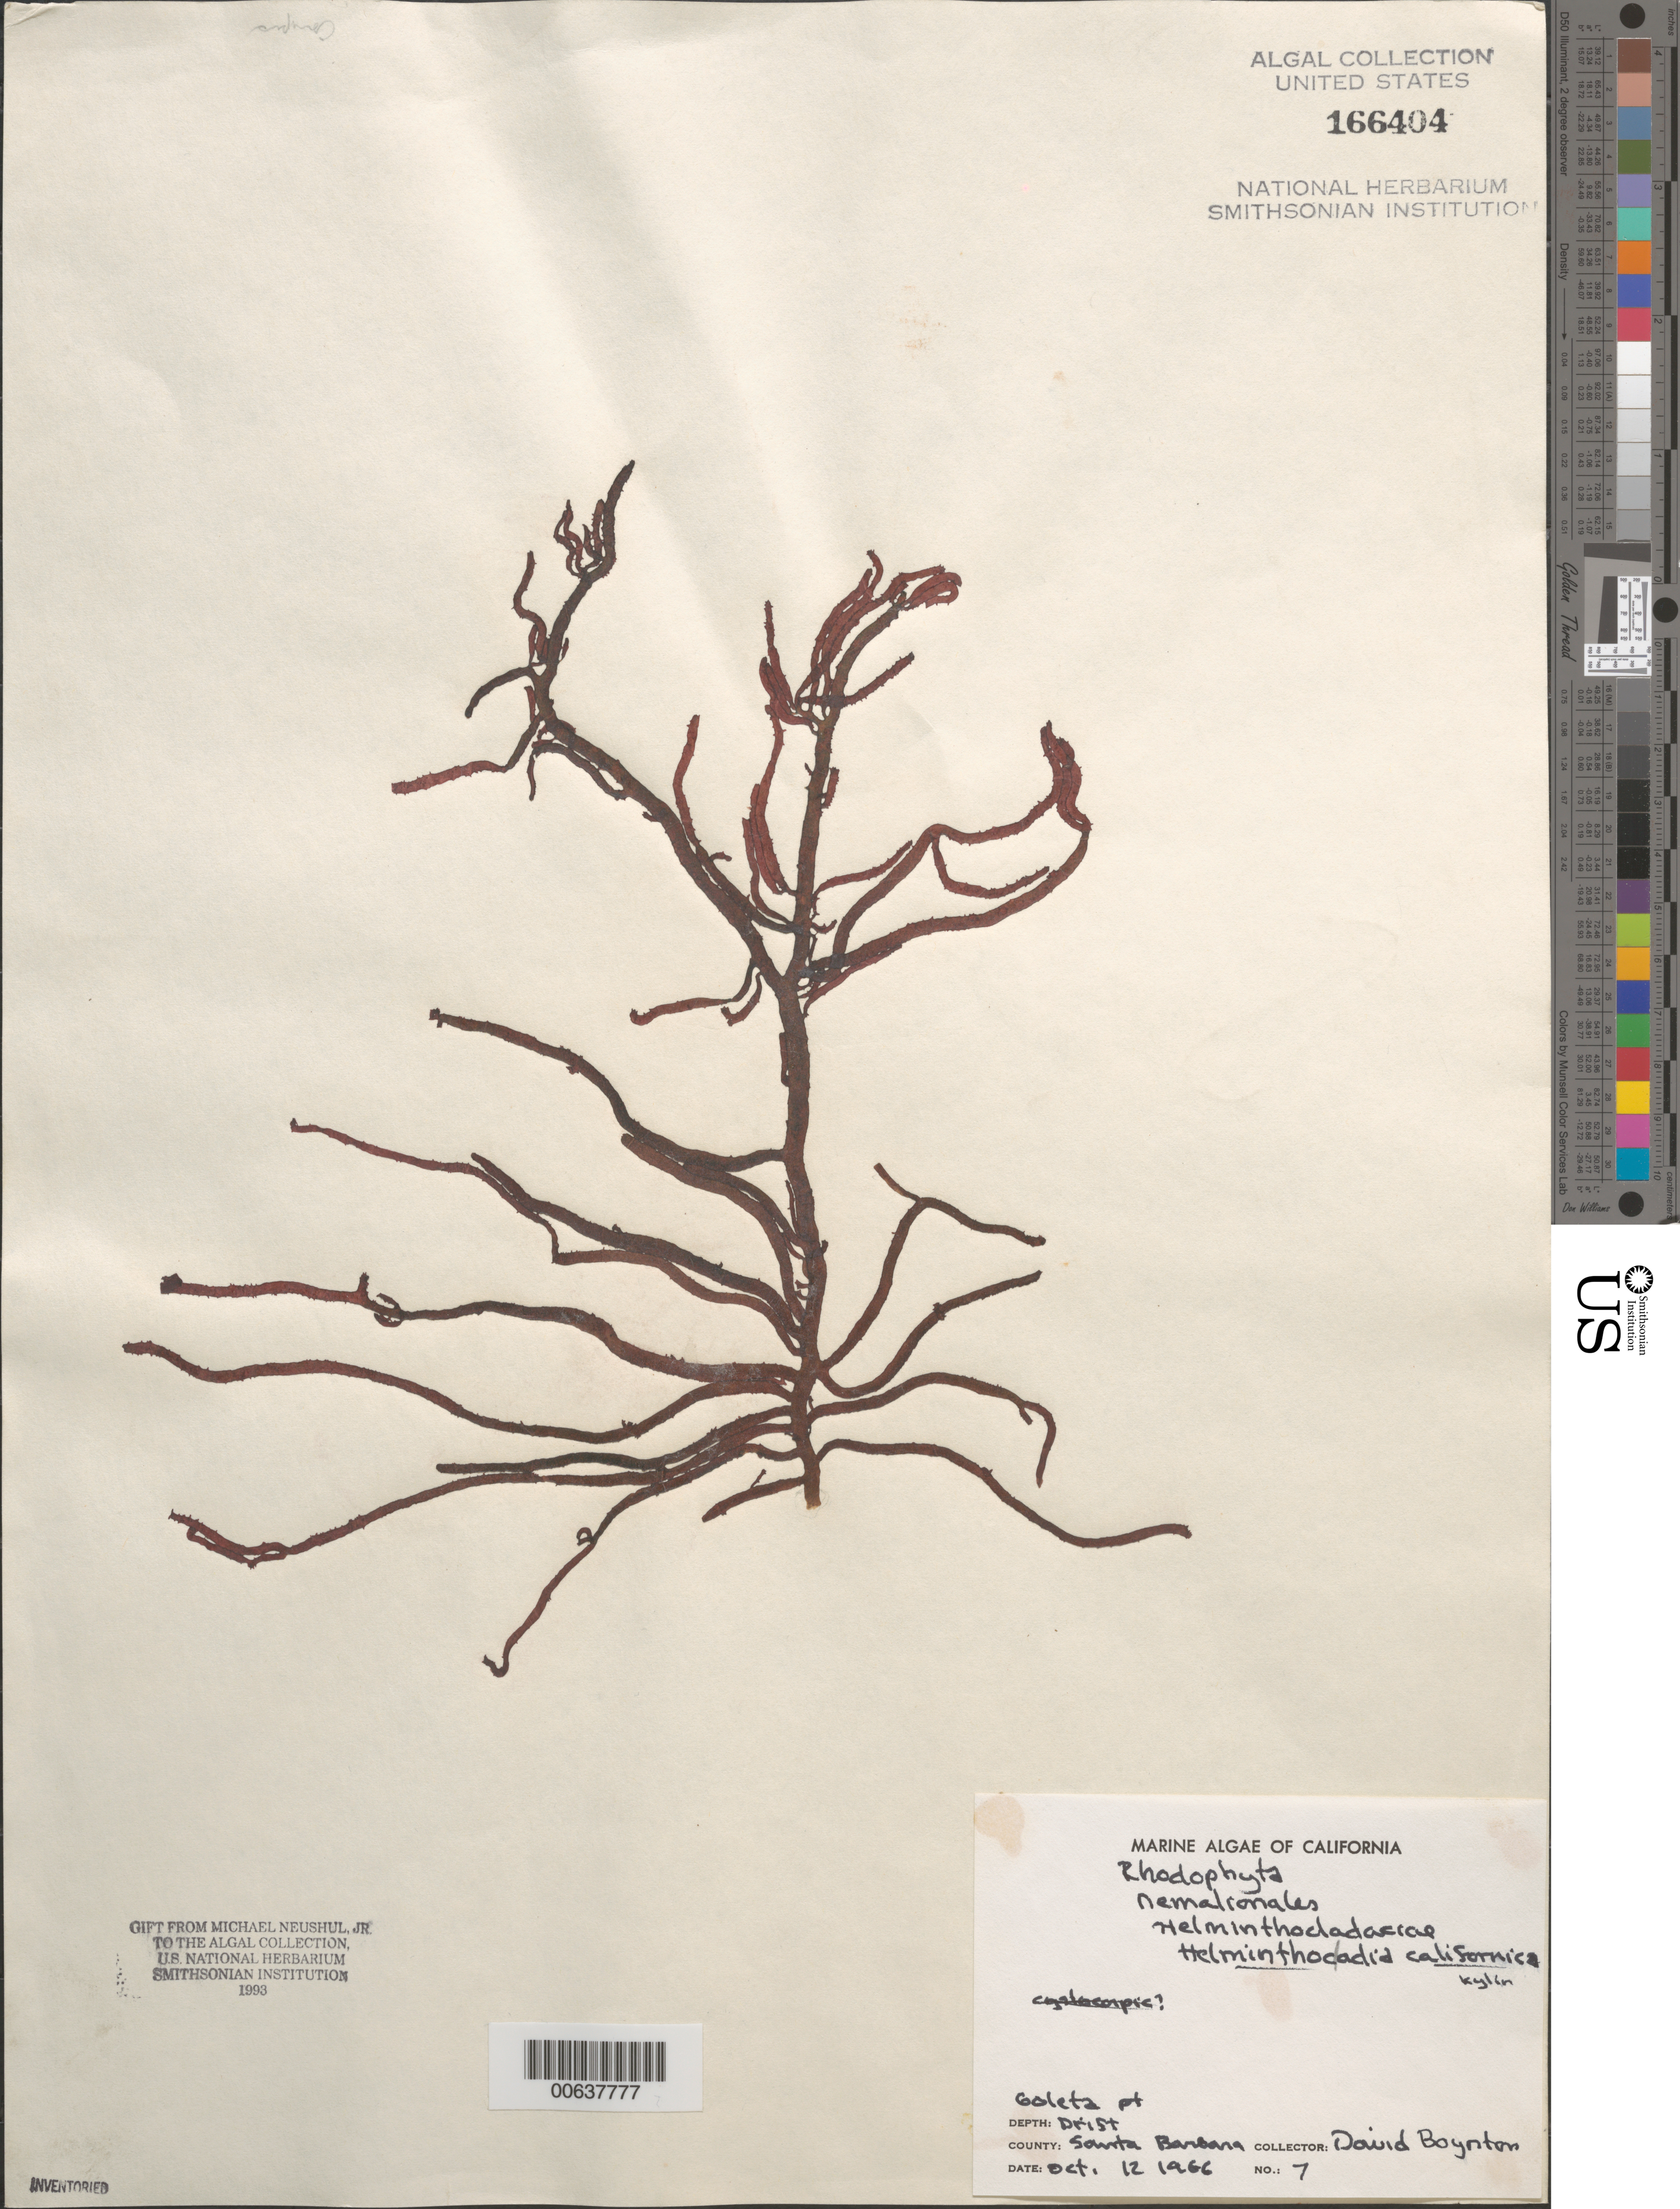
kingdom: Plantae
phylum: Rhodophyta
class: Florideophyceae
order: Nemaliales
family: Liagoraceae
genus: Helminthocladia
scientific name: Helminthocladia australis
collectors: D. Boynton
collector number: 7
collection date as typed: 12 Oct 1966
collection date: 1966-10-12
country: United States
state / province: California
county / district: Santa Barbara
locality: Goleta Point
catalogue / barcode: US 166404